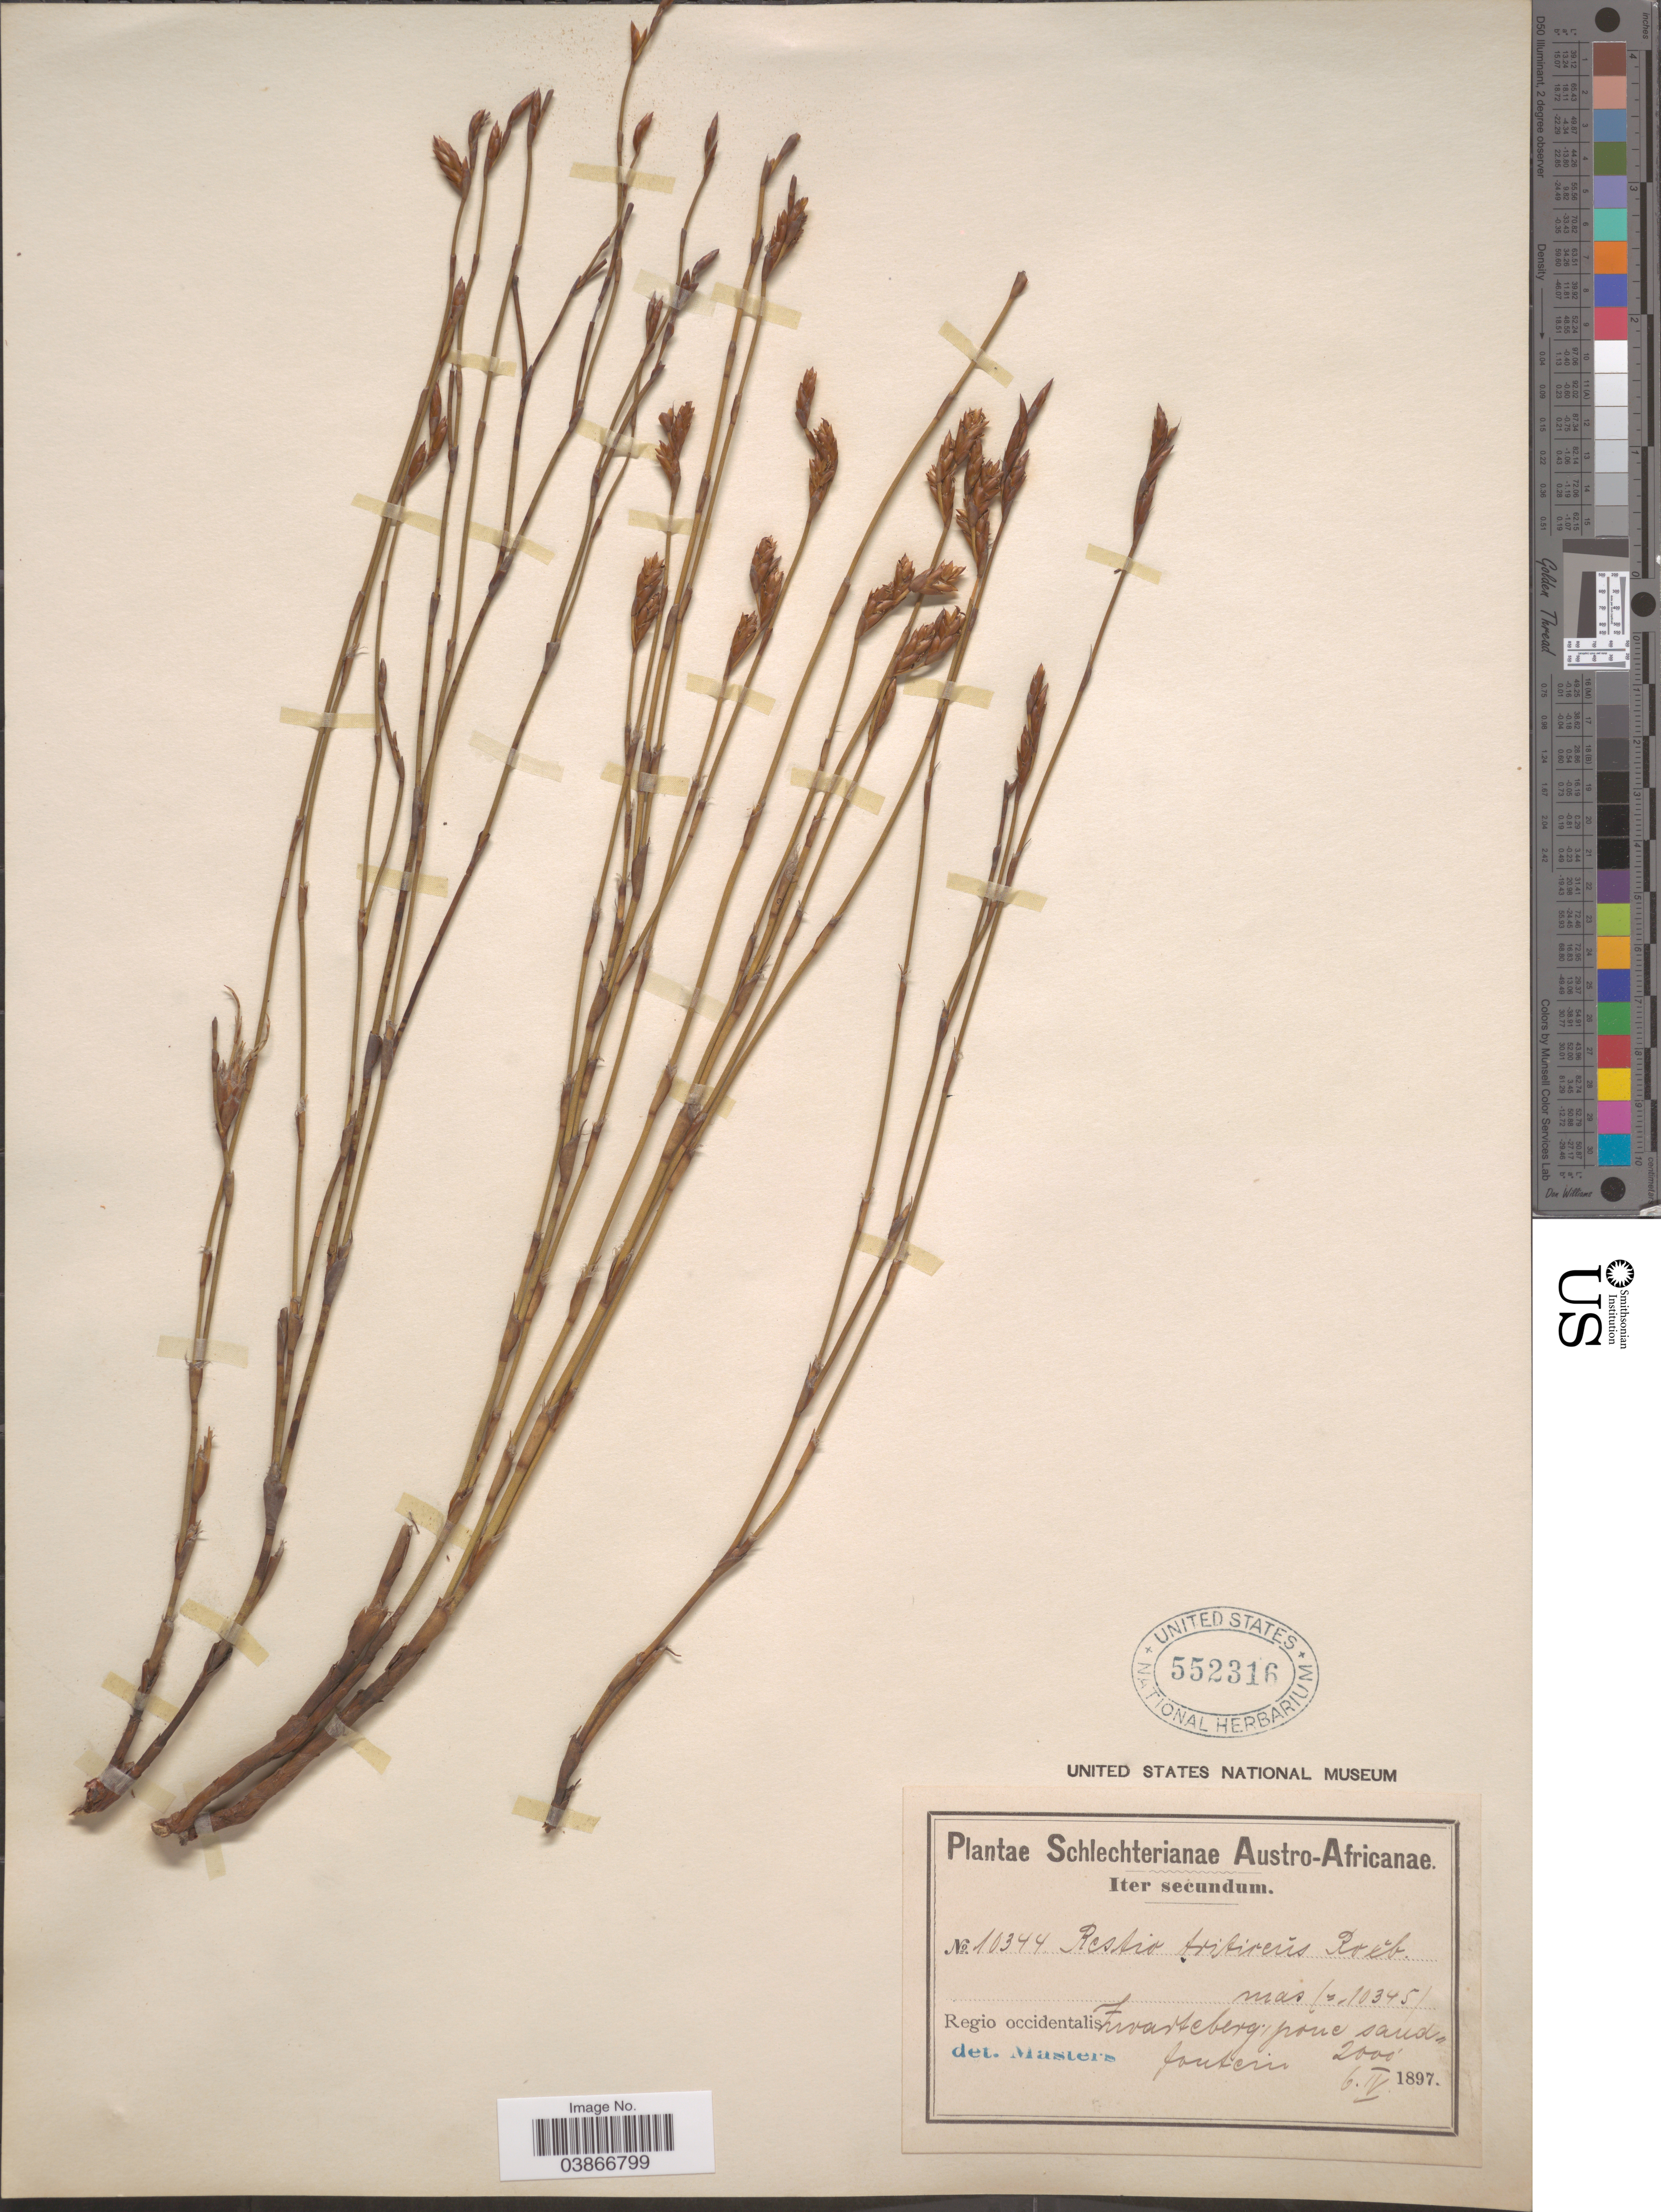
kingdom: Plantae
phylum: Tracheophyta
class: Liliopsida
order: Poales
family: Restionaceae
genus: Restio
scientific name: Restio triticeus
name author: Rottb.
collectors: Schlechter, --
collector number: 10344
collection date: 1897-04-06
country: South Africa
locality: Austro-Africanæ. Regio occidentalis Zwarteberg pone sand, fontein.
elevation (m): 610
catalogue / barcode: US 552316